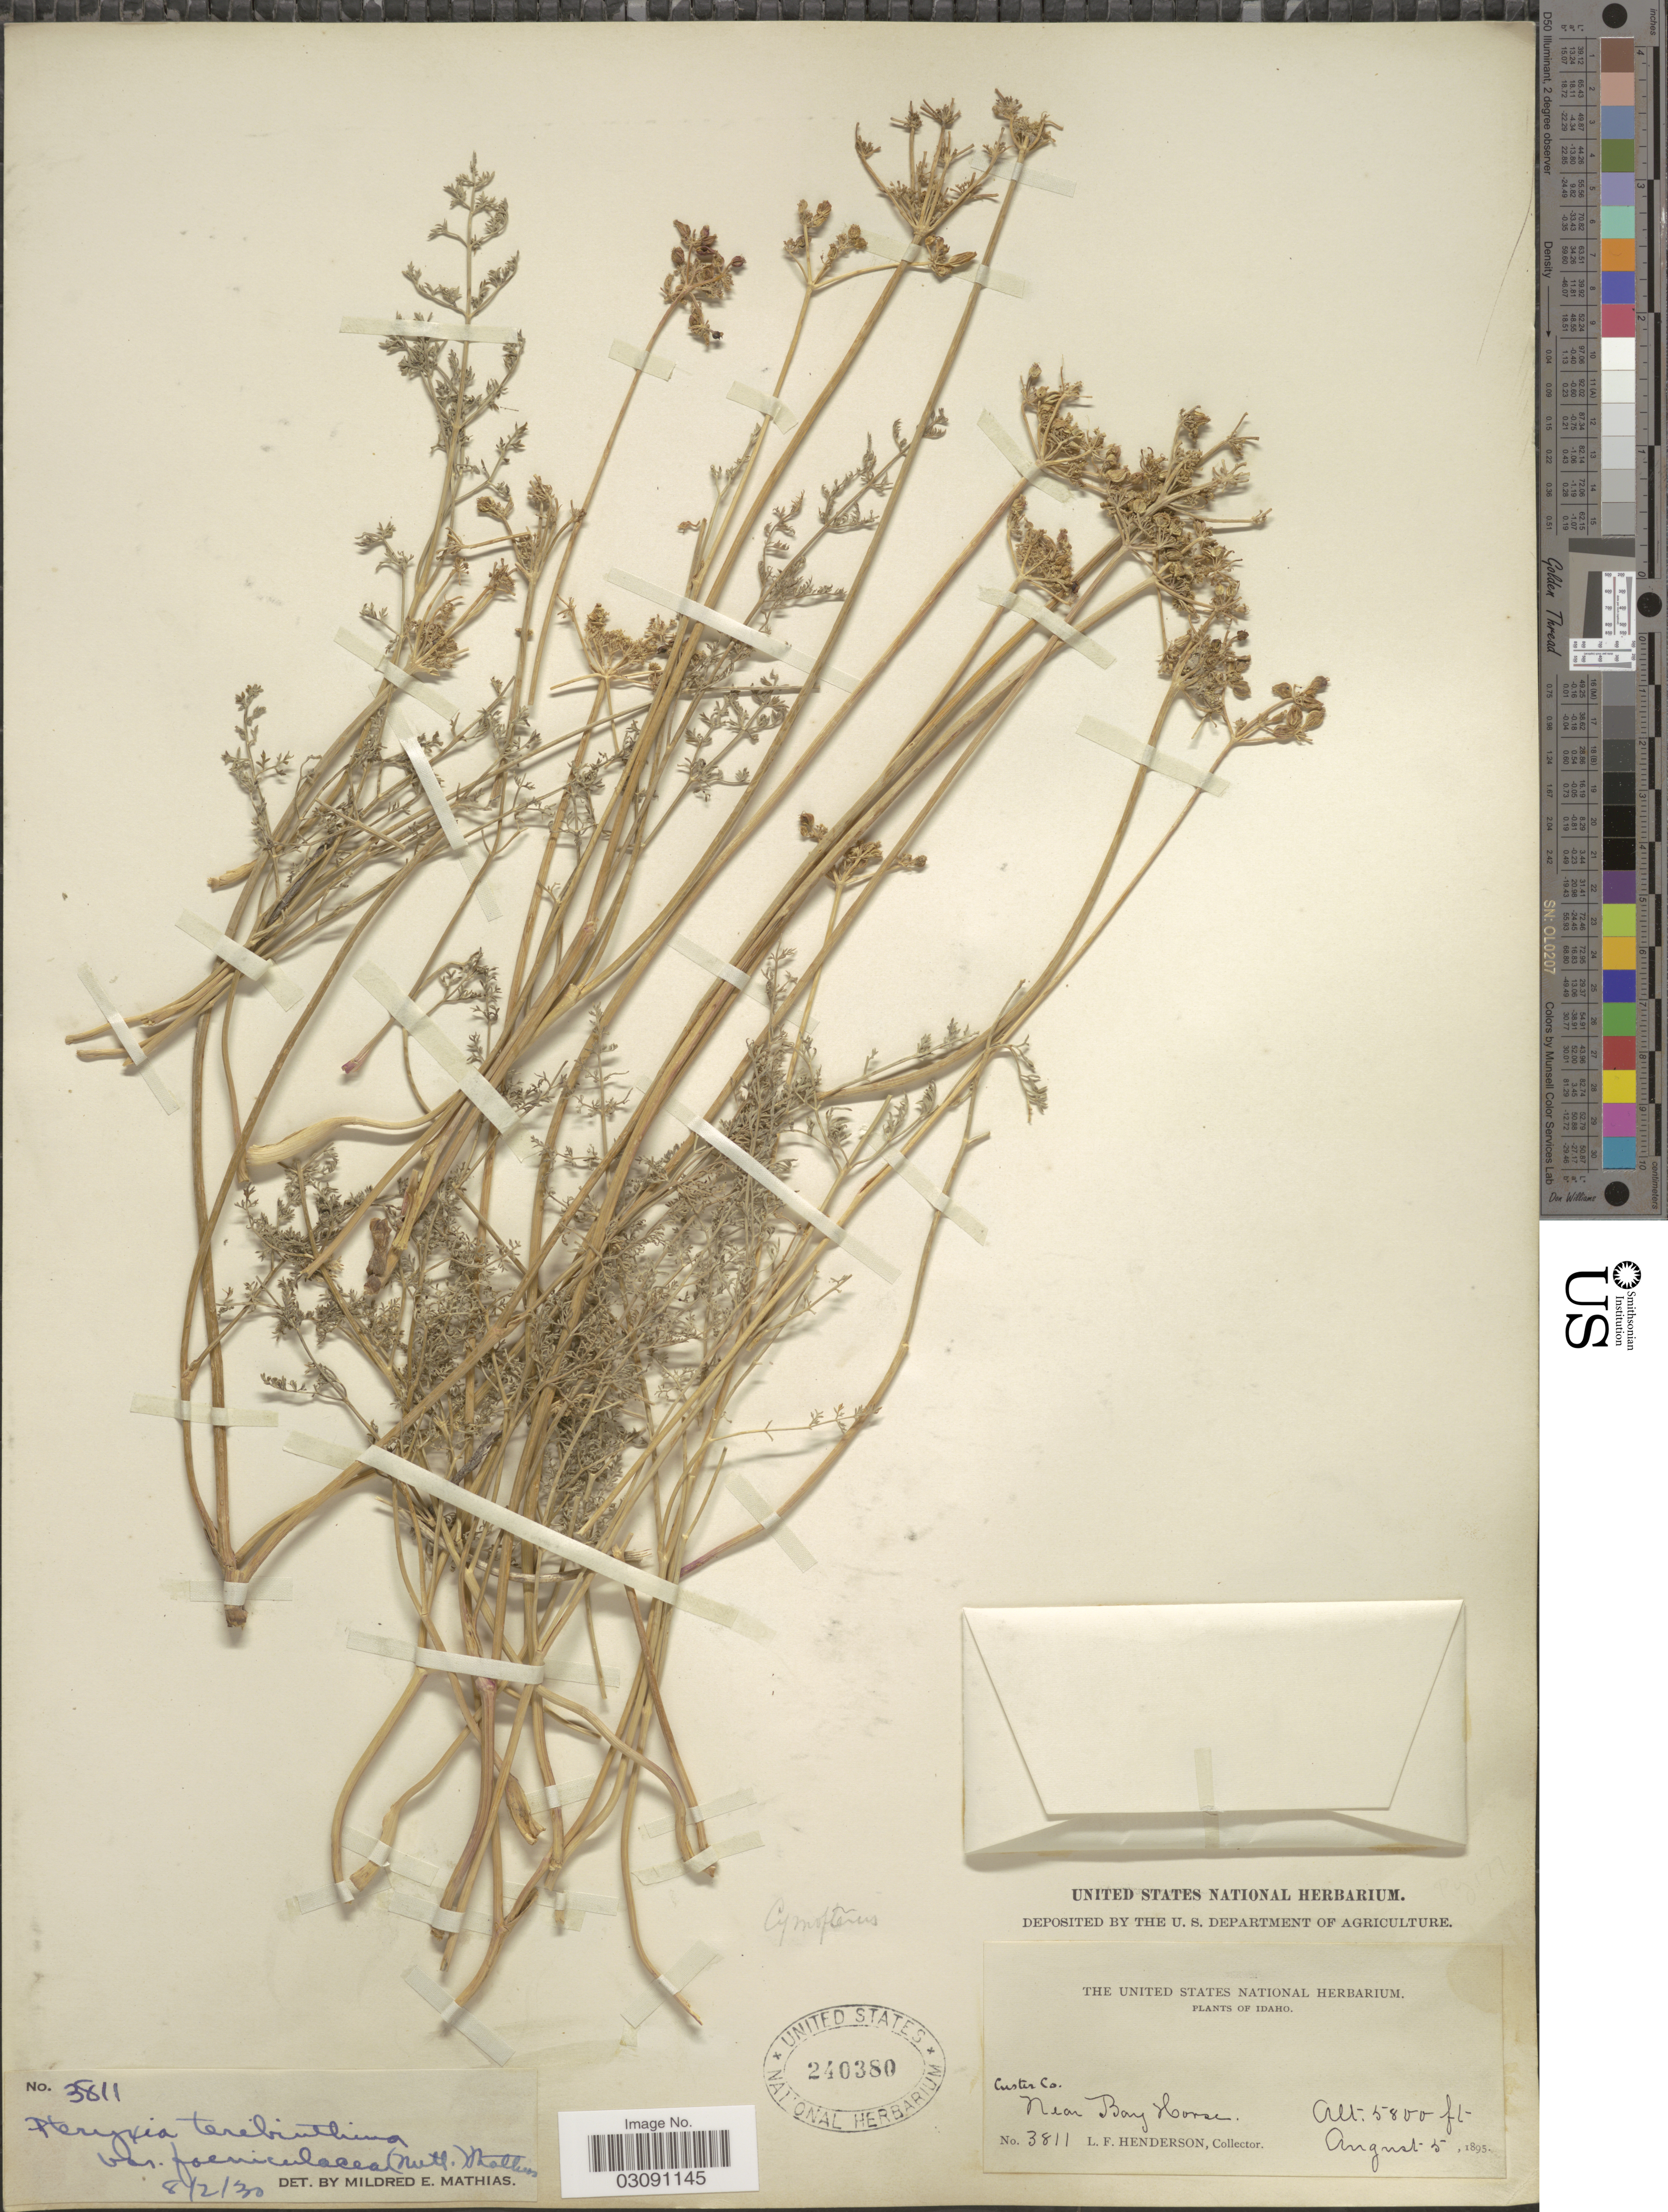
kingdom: Plantae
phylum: Tracheophyta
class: Magnoliopsida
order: Apiales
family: Apiaceae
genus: Pteryxia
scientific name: Pteryxia terebinthina var. foeniculacea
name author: (Torr. & A. Gray) Mathias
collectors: L. Henderson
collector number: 3811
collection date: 1895-08-05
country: United States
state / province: Idaho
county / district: Custer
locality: Custer Co., Near Bay Horse.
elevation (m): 1768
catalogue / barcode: US 240380